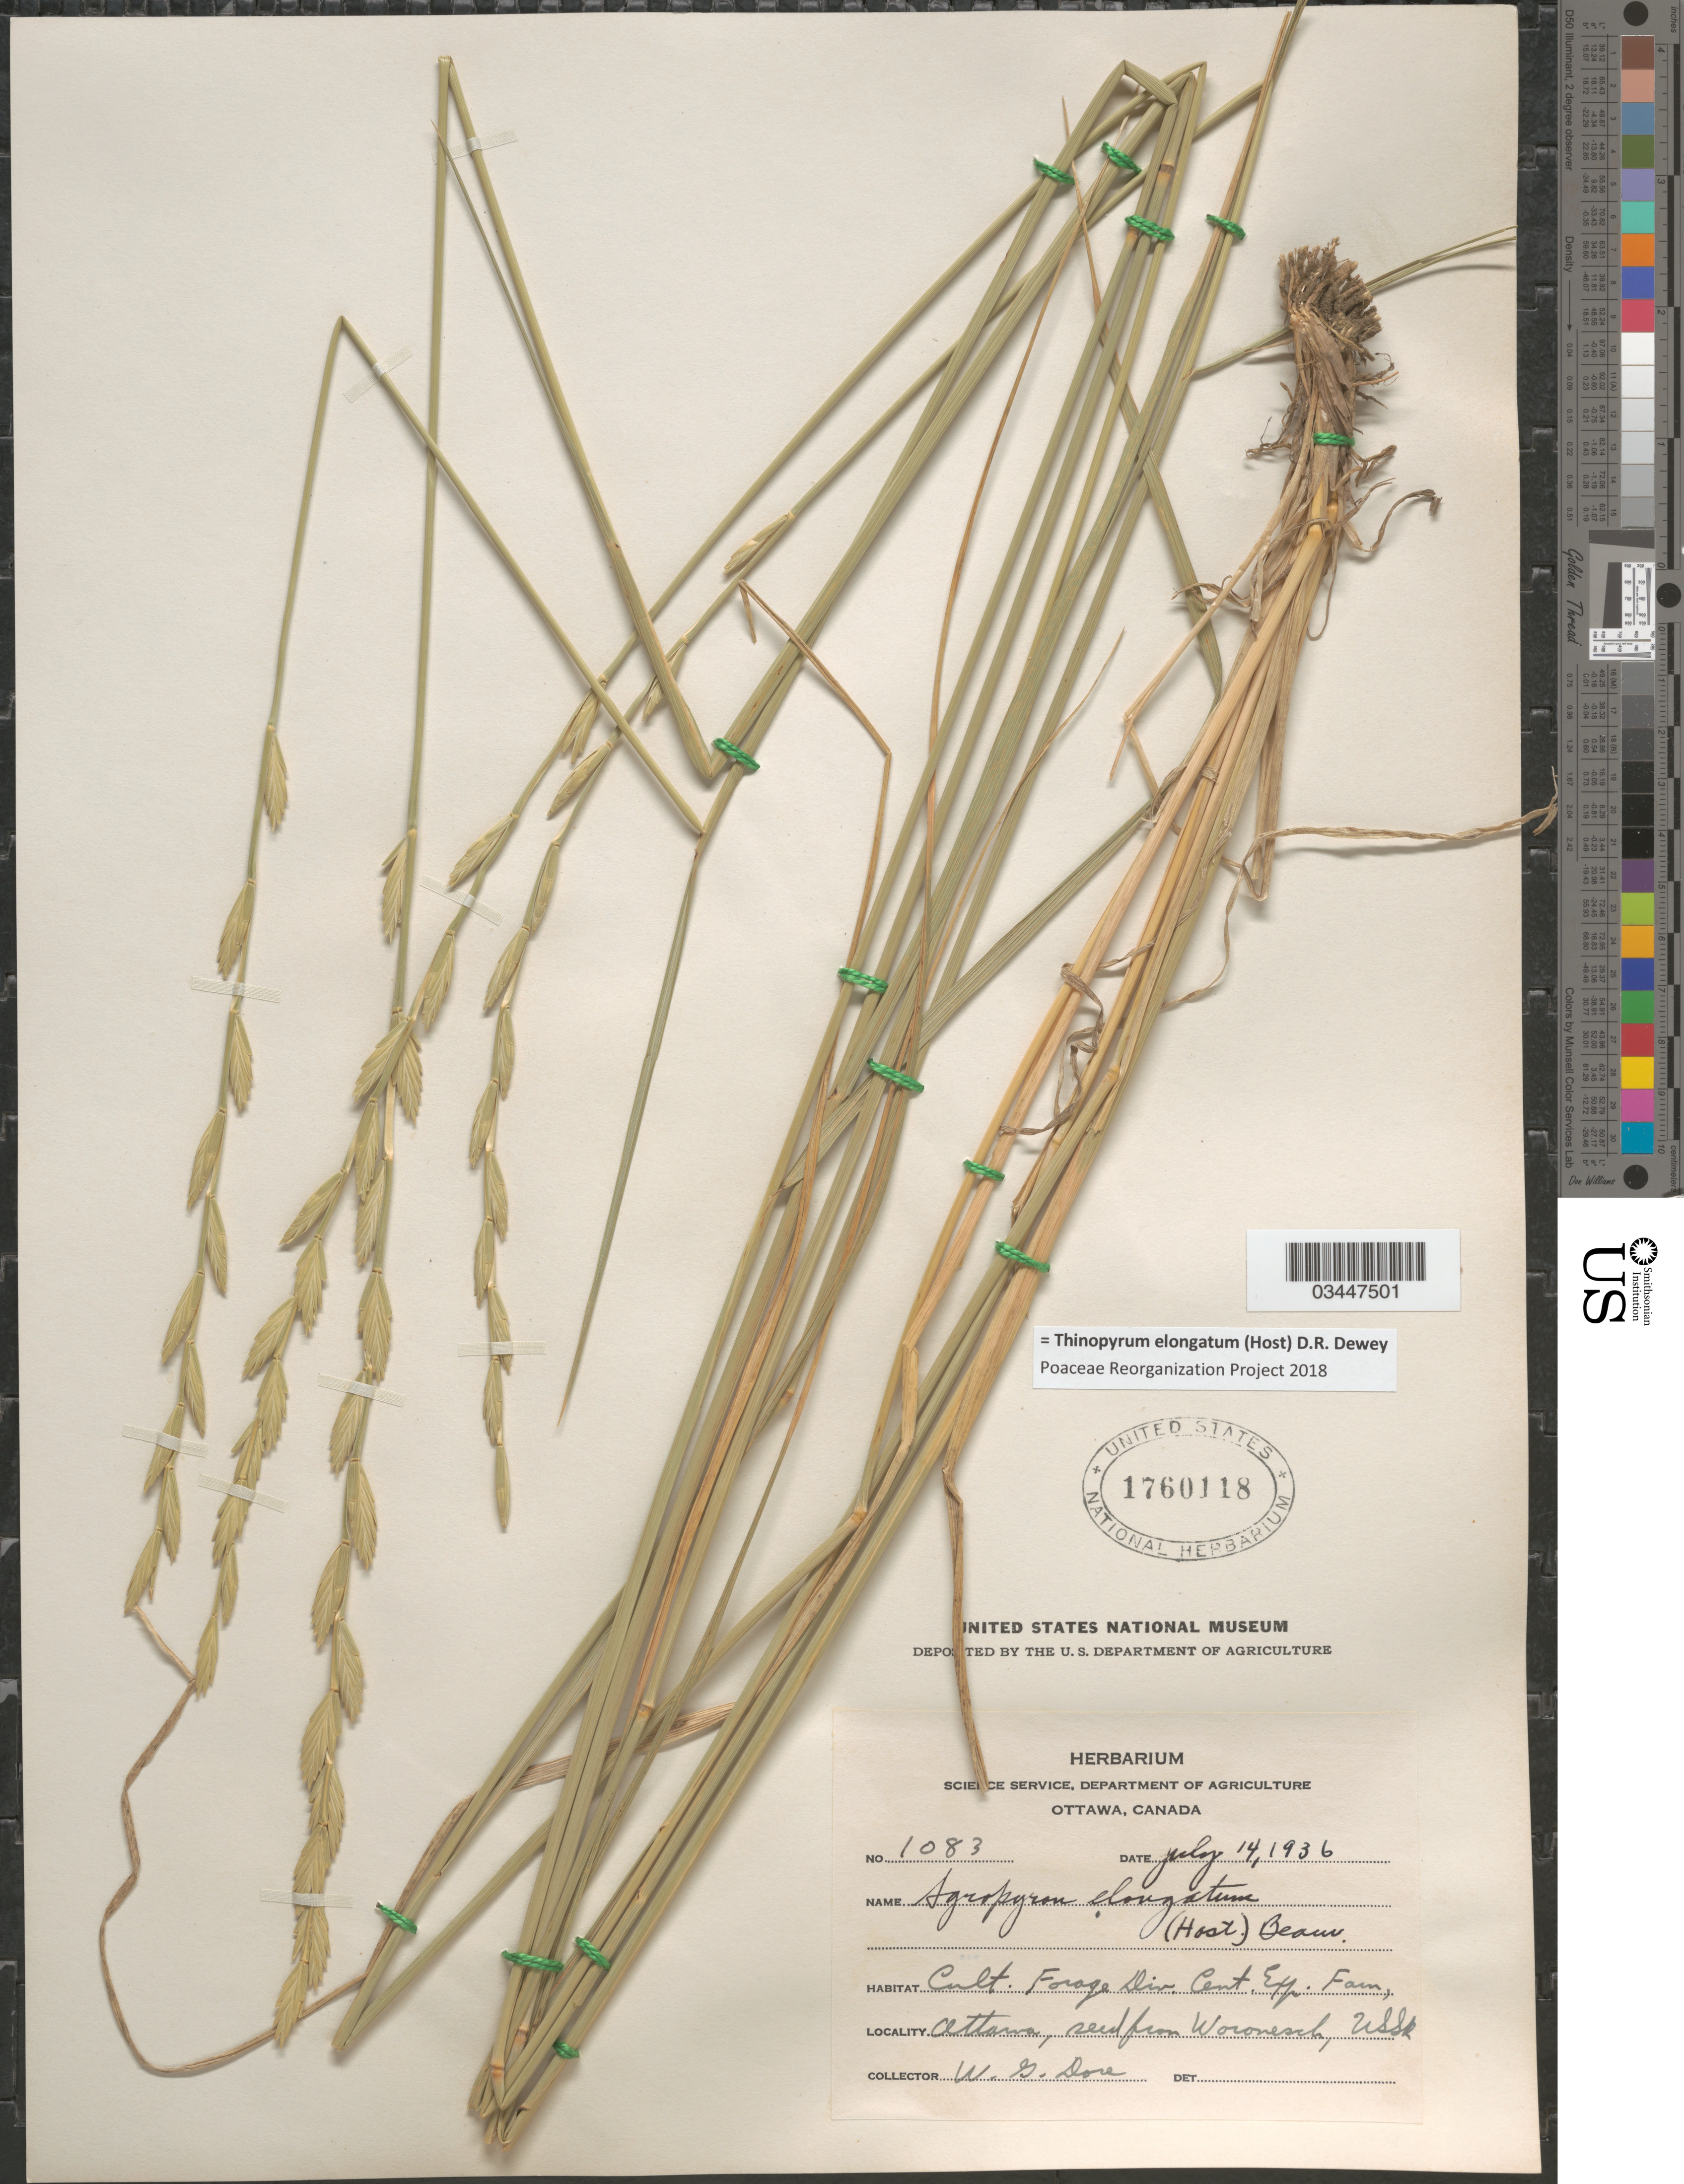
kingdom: Plantae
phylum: Tracheophyta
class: Liliopsida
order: Poales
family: Poaceae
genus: Thinopyrum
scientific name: Thinopyrum elongatum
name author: (Host) Barkworth & Dewey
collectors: W. Dore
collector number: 1083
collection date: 1936-07-14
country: Canada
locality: Cult. Forage Div. Cent. Exp. Farm, Ottawa.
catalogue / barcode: US 1760118